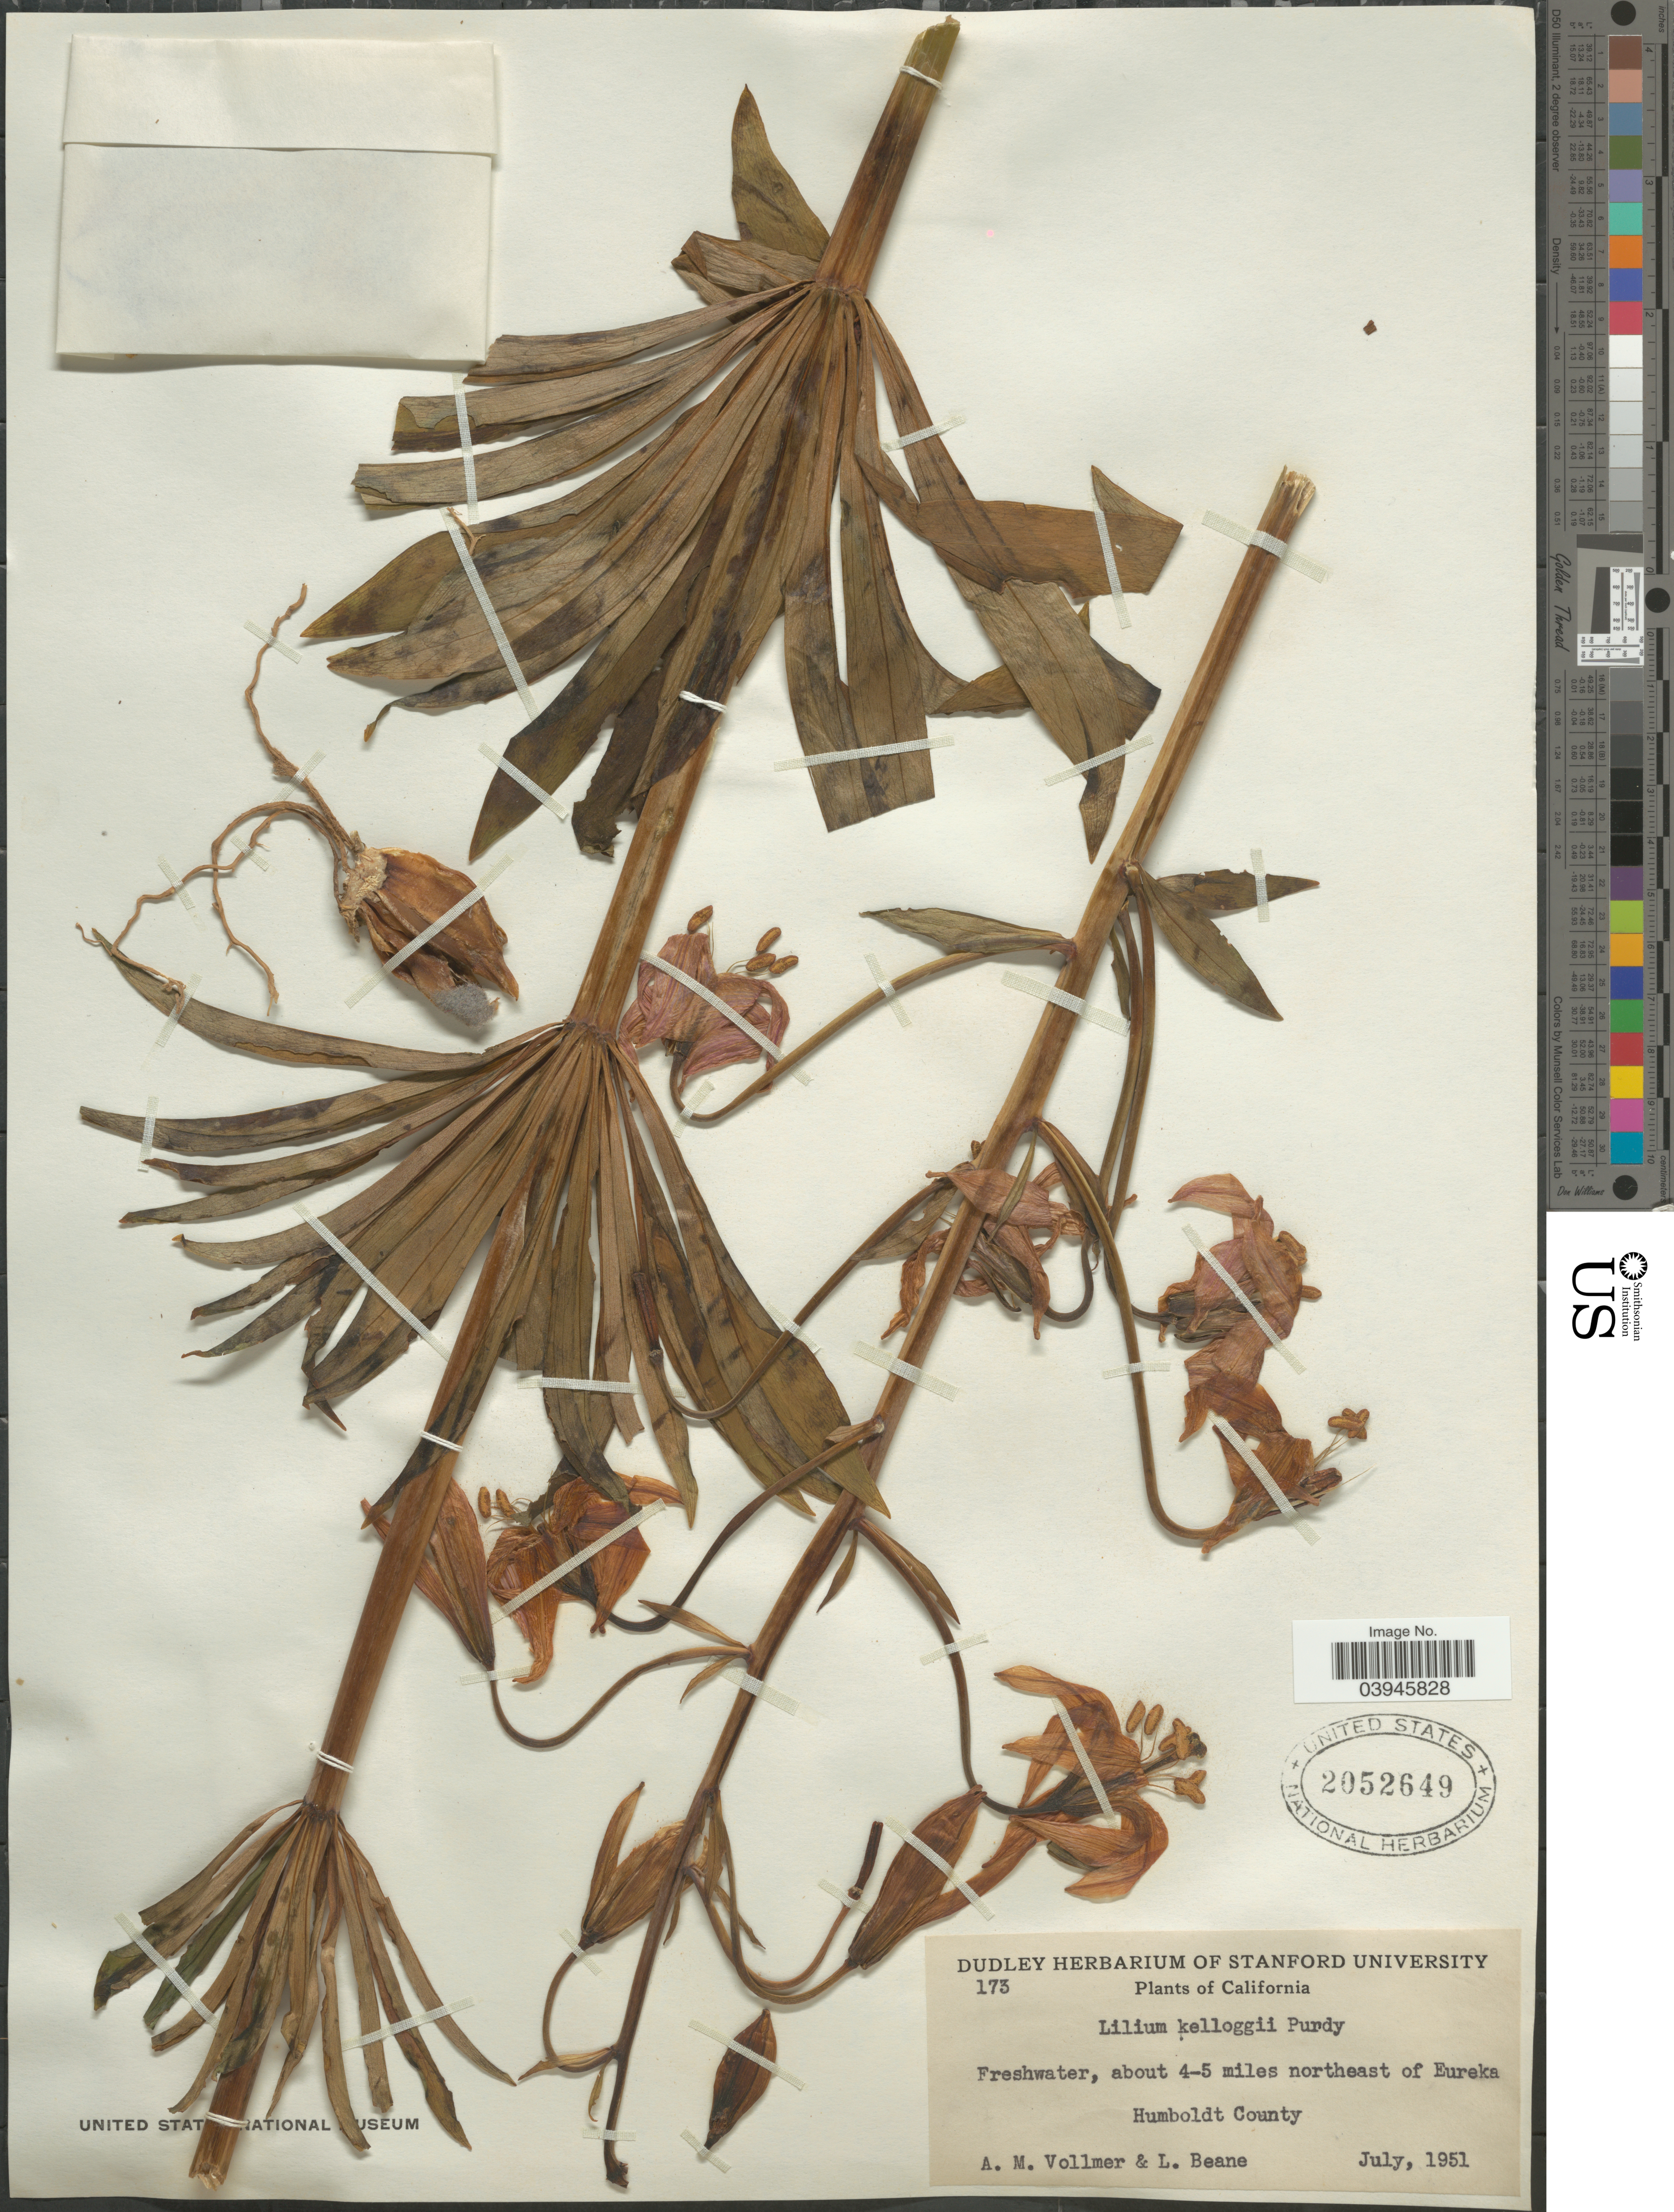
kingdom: Plantae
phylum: Tracheophyta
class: Liliopsida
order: Liliales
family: Liliaceae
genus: Lilium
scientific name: Lilium kelloggii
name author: Purdy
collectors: A. Vollmer & L. Beane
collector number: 173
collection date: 1951-07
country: United States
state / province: California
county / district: Humboldt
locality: Freshwater, about 4-5 miles northeast of Eureka. Humboldt County.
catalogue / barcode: US 2052649